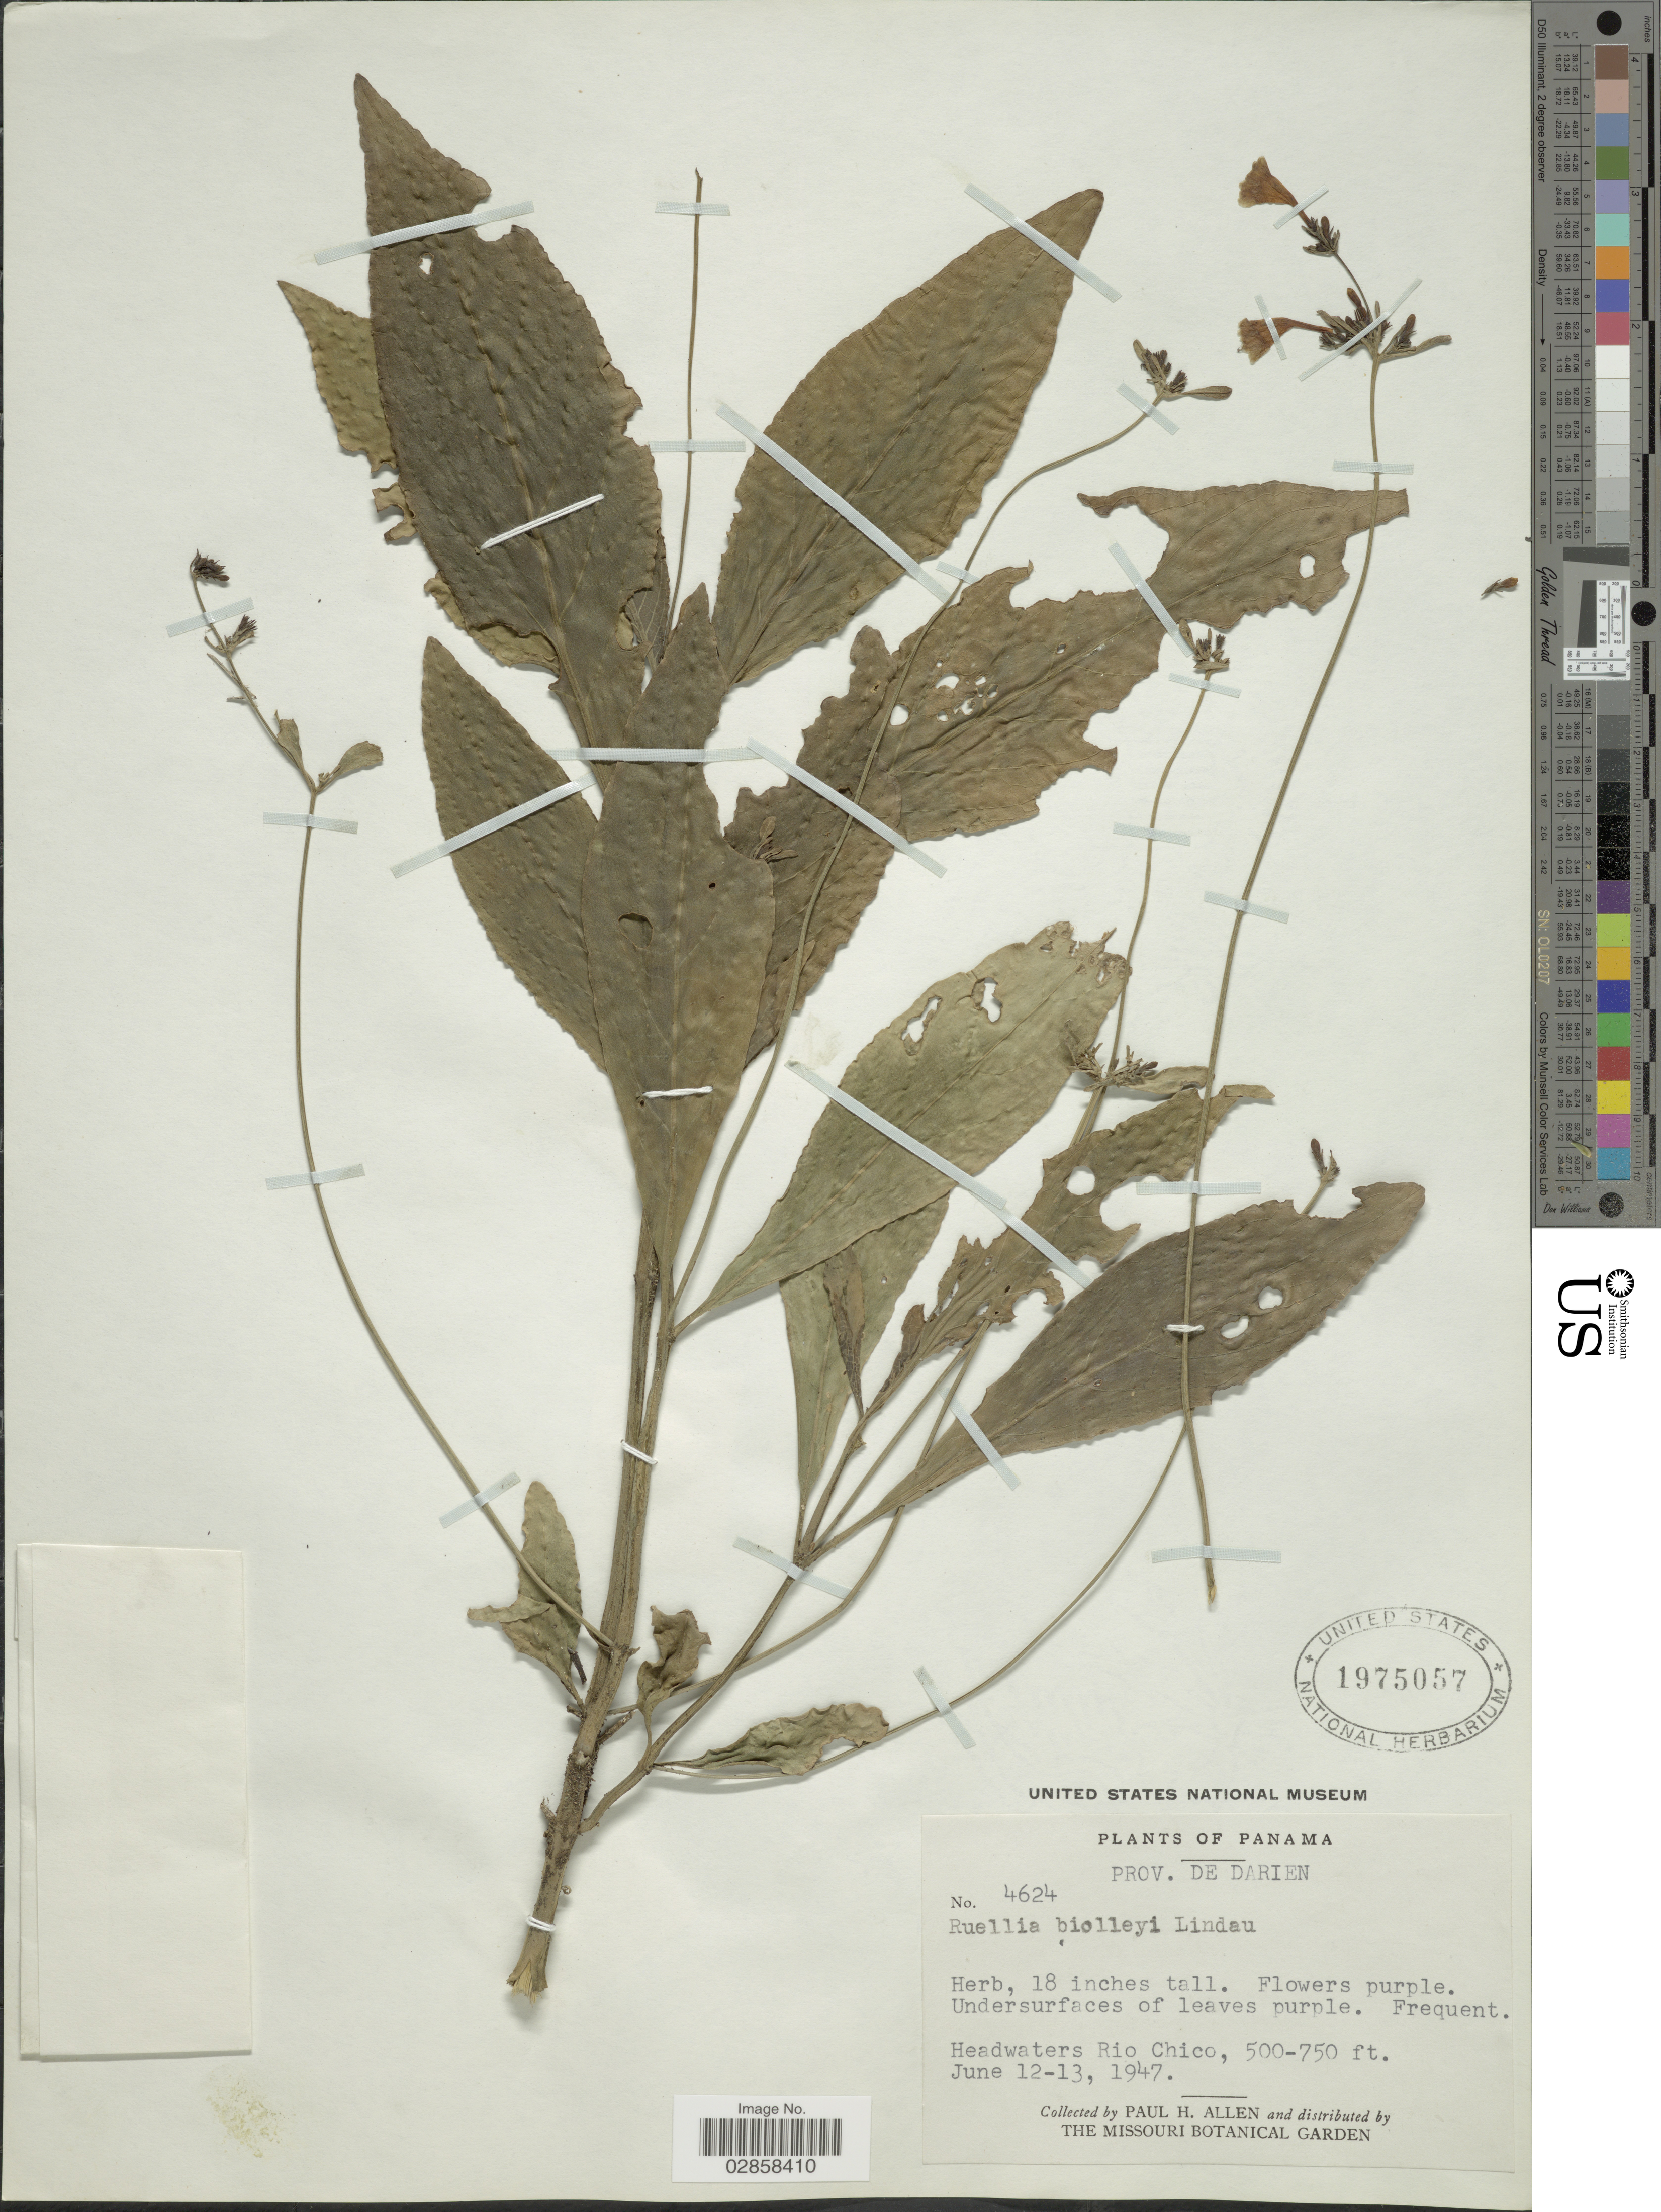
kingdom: Plantae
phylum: Tracheophyta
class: Magnoliopsida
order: Lamiales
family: Acanthaceae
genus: Ruellia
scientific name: Ruellia biolleyi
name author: Lindau in Pittier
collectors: P. H. Allen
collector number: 4624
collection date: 1947-06-12/1947-06-13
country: Panama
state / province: Darién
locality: Headwaters Rio Chico.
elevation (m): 152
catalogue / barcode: US 1975057